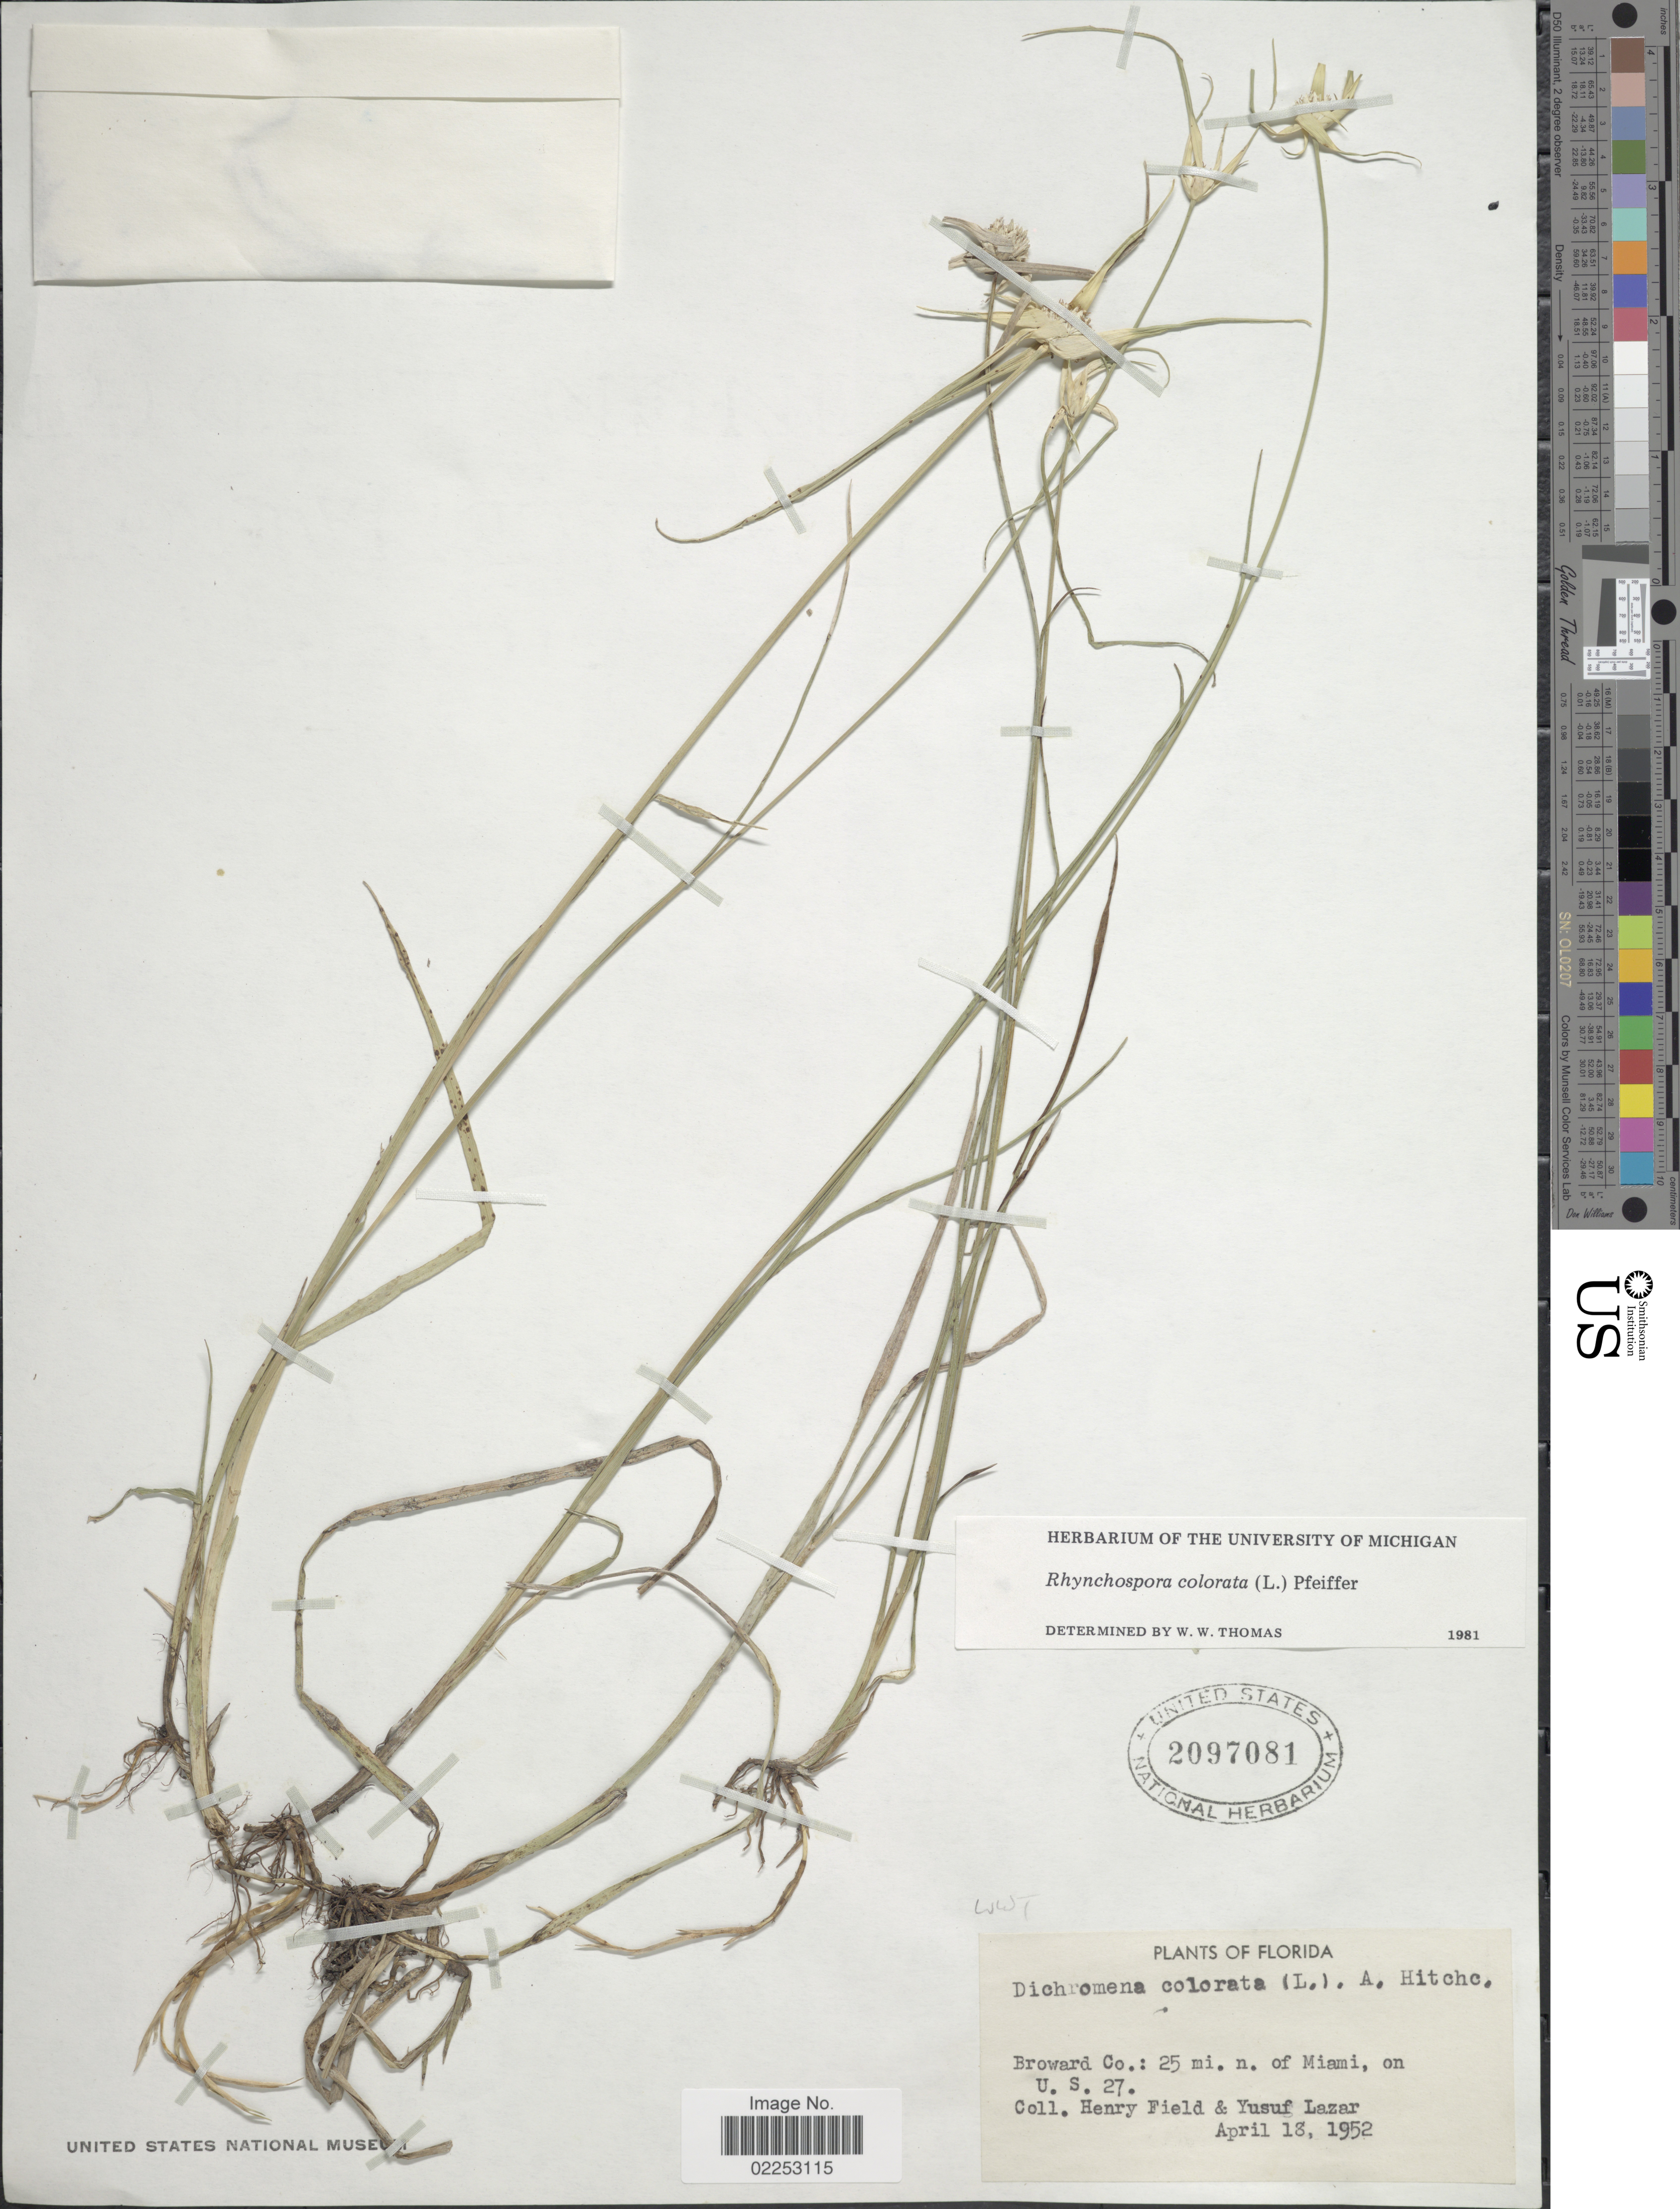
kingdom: Plantae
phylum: Tracheophyta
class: Liliopsida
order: Poales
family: Cyperaceae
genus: Rhynchospora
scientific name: Rhynchospora colorata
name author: (L.) H. Pfeiff.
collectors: H. Field & Y. Lazar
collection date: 1952-04-18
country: United States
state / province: Florida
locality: Broward Co.: 25 mi. n. of Miami, on U. S. 27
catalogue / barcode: US 2097081